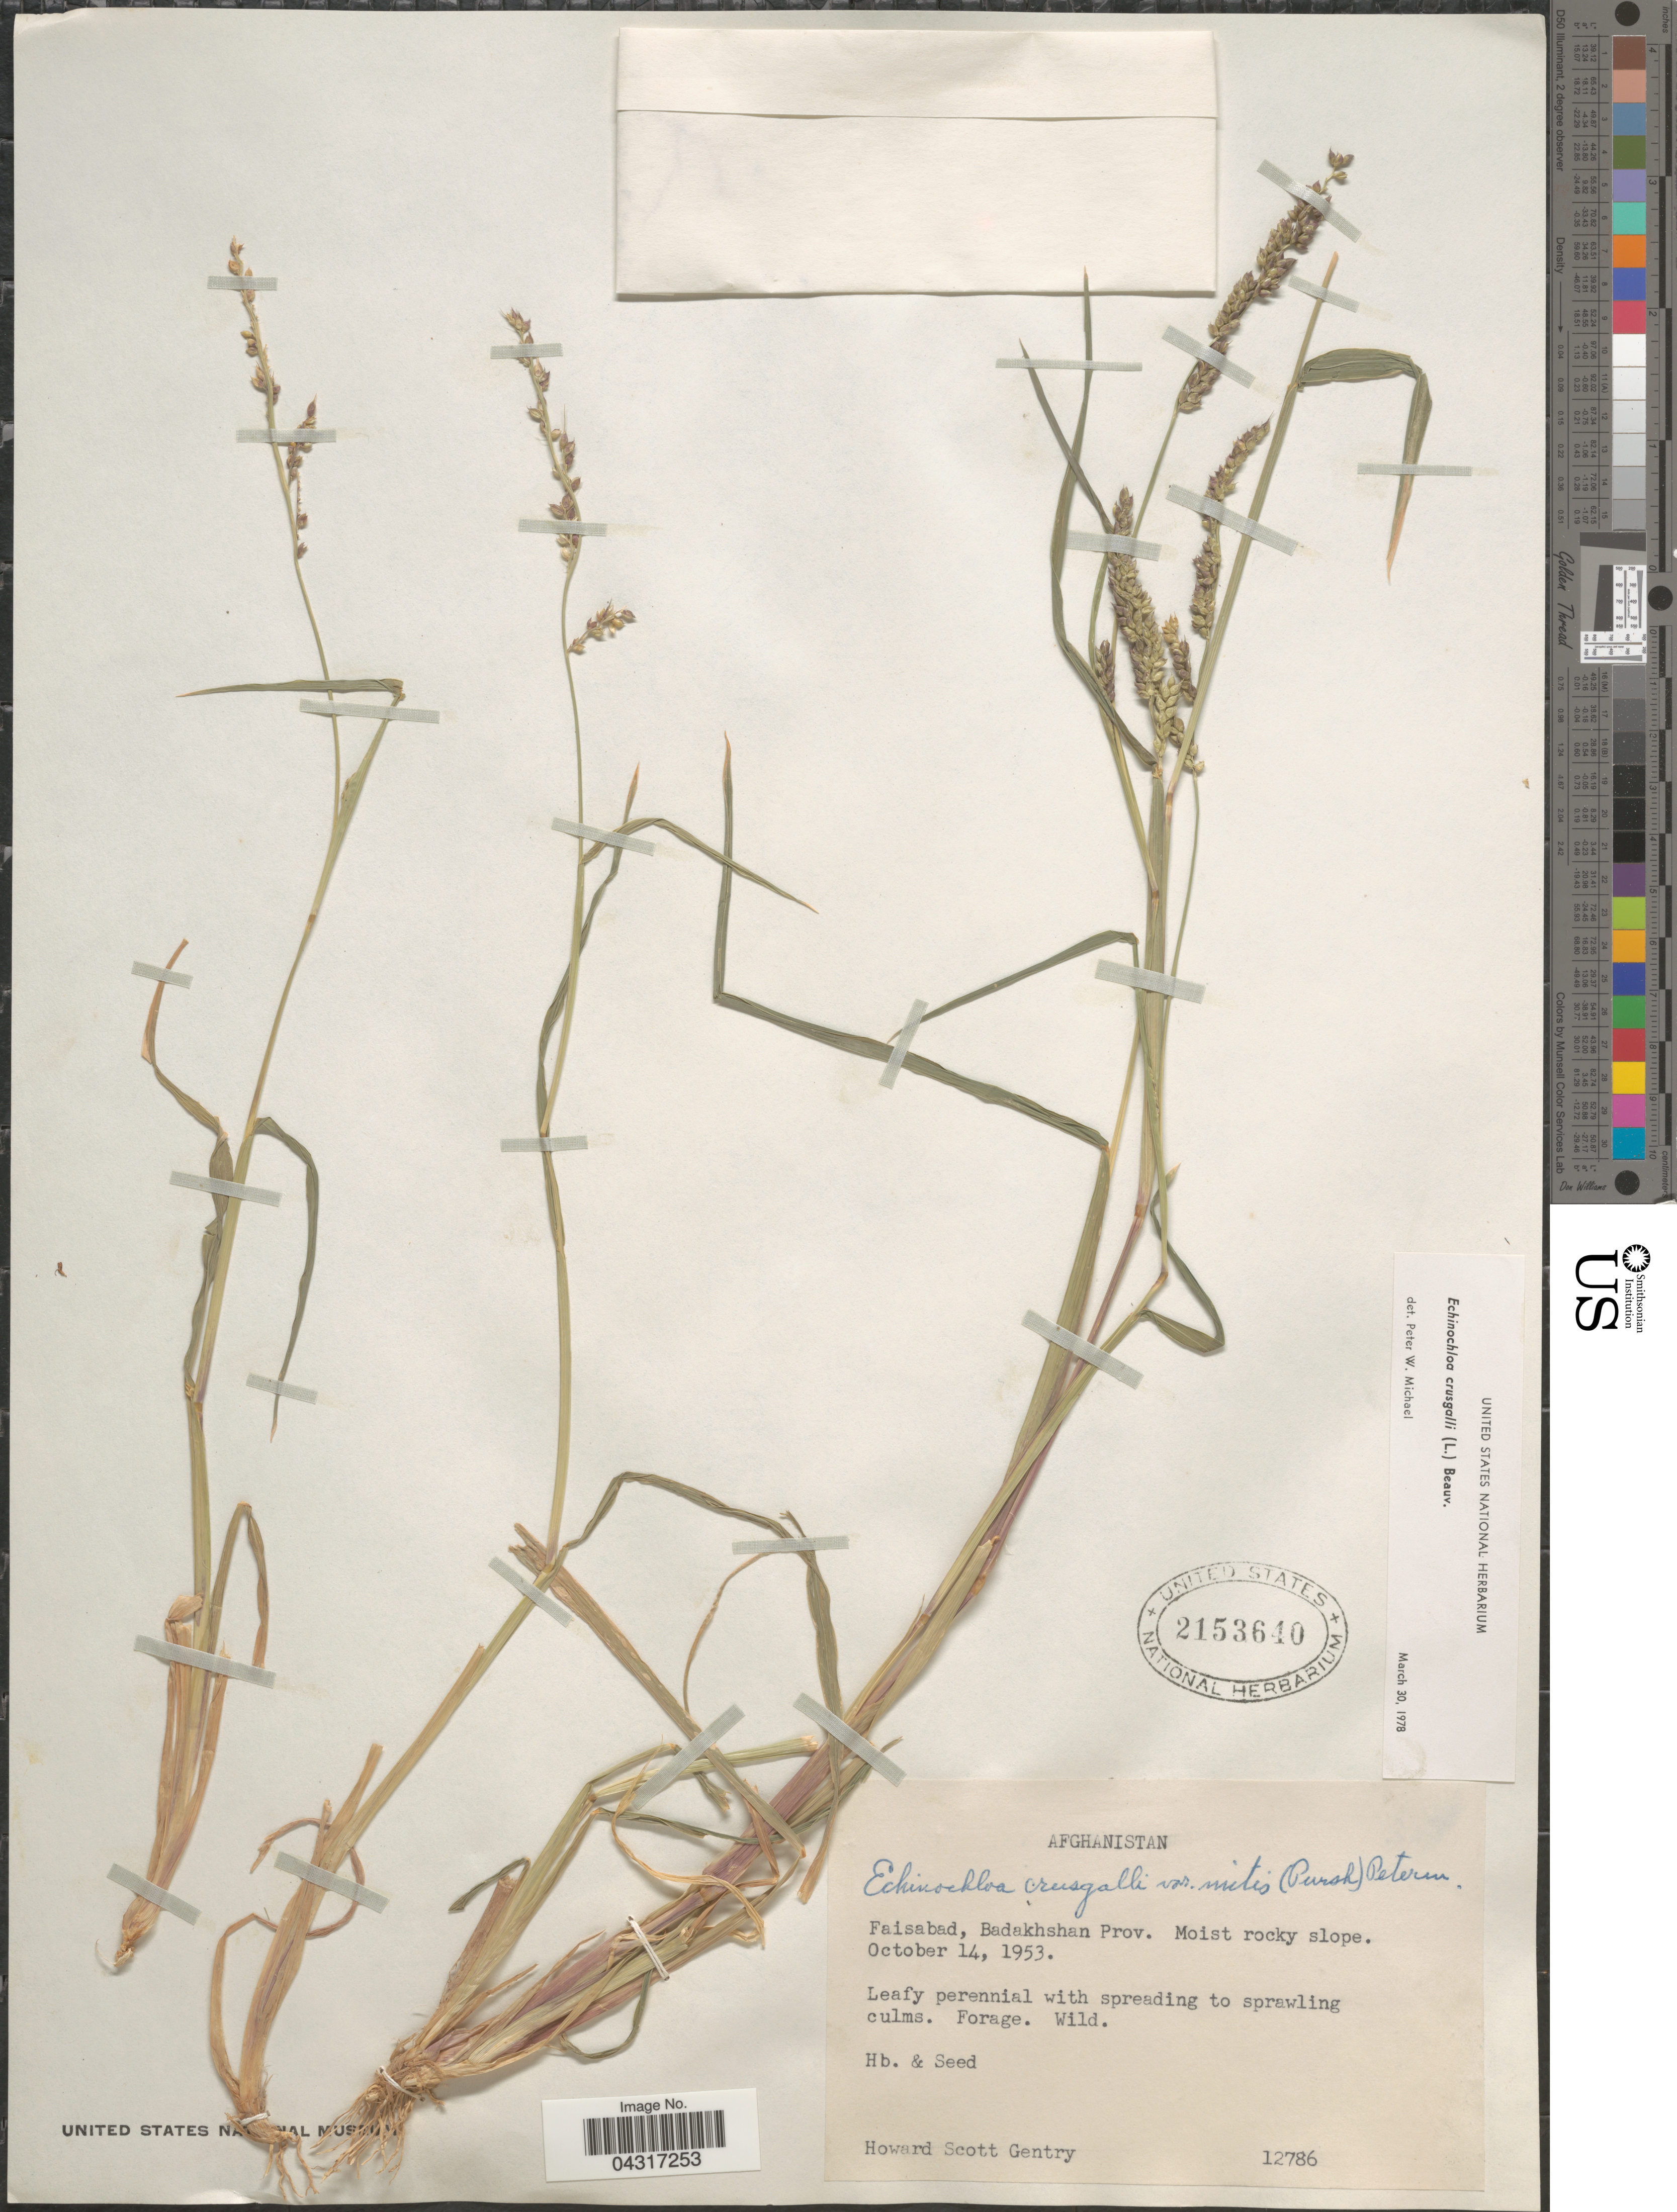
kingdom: Plantae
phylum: Tracheophyta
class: Liliopsida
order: Poales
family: Poaceae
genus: Echinochloa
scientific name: Echinochloa crus-galli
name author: (L.) P. Beauv.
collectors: H. S. Gentry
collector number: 12786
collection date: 1953-10-14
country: Afghanistan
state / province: Badakhshan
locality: Faisabad. Moist rocky slope.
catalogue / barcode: US 2153640